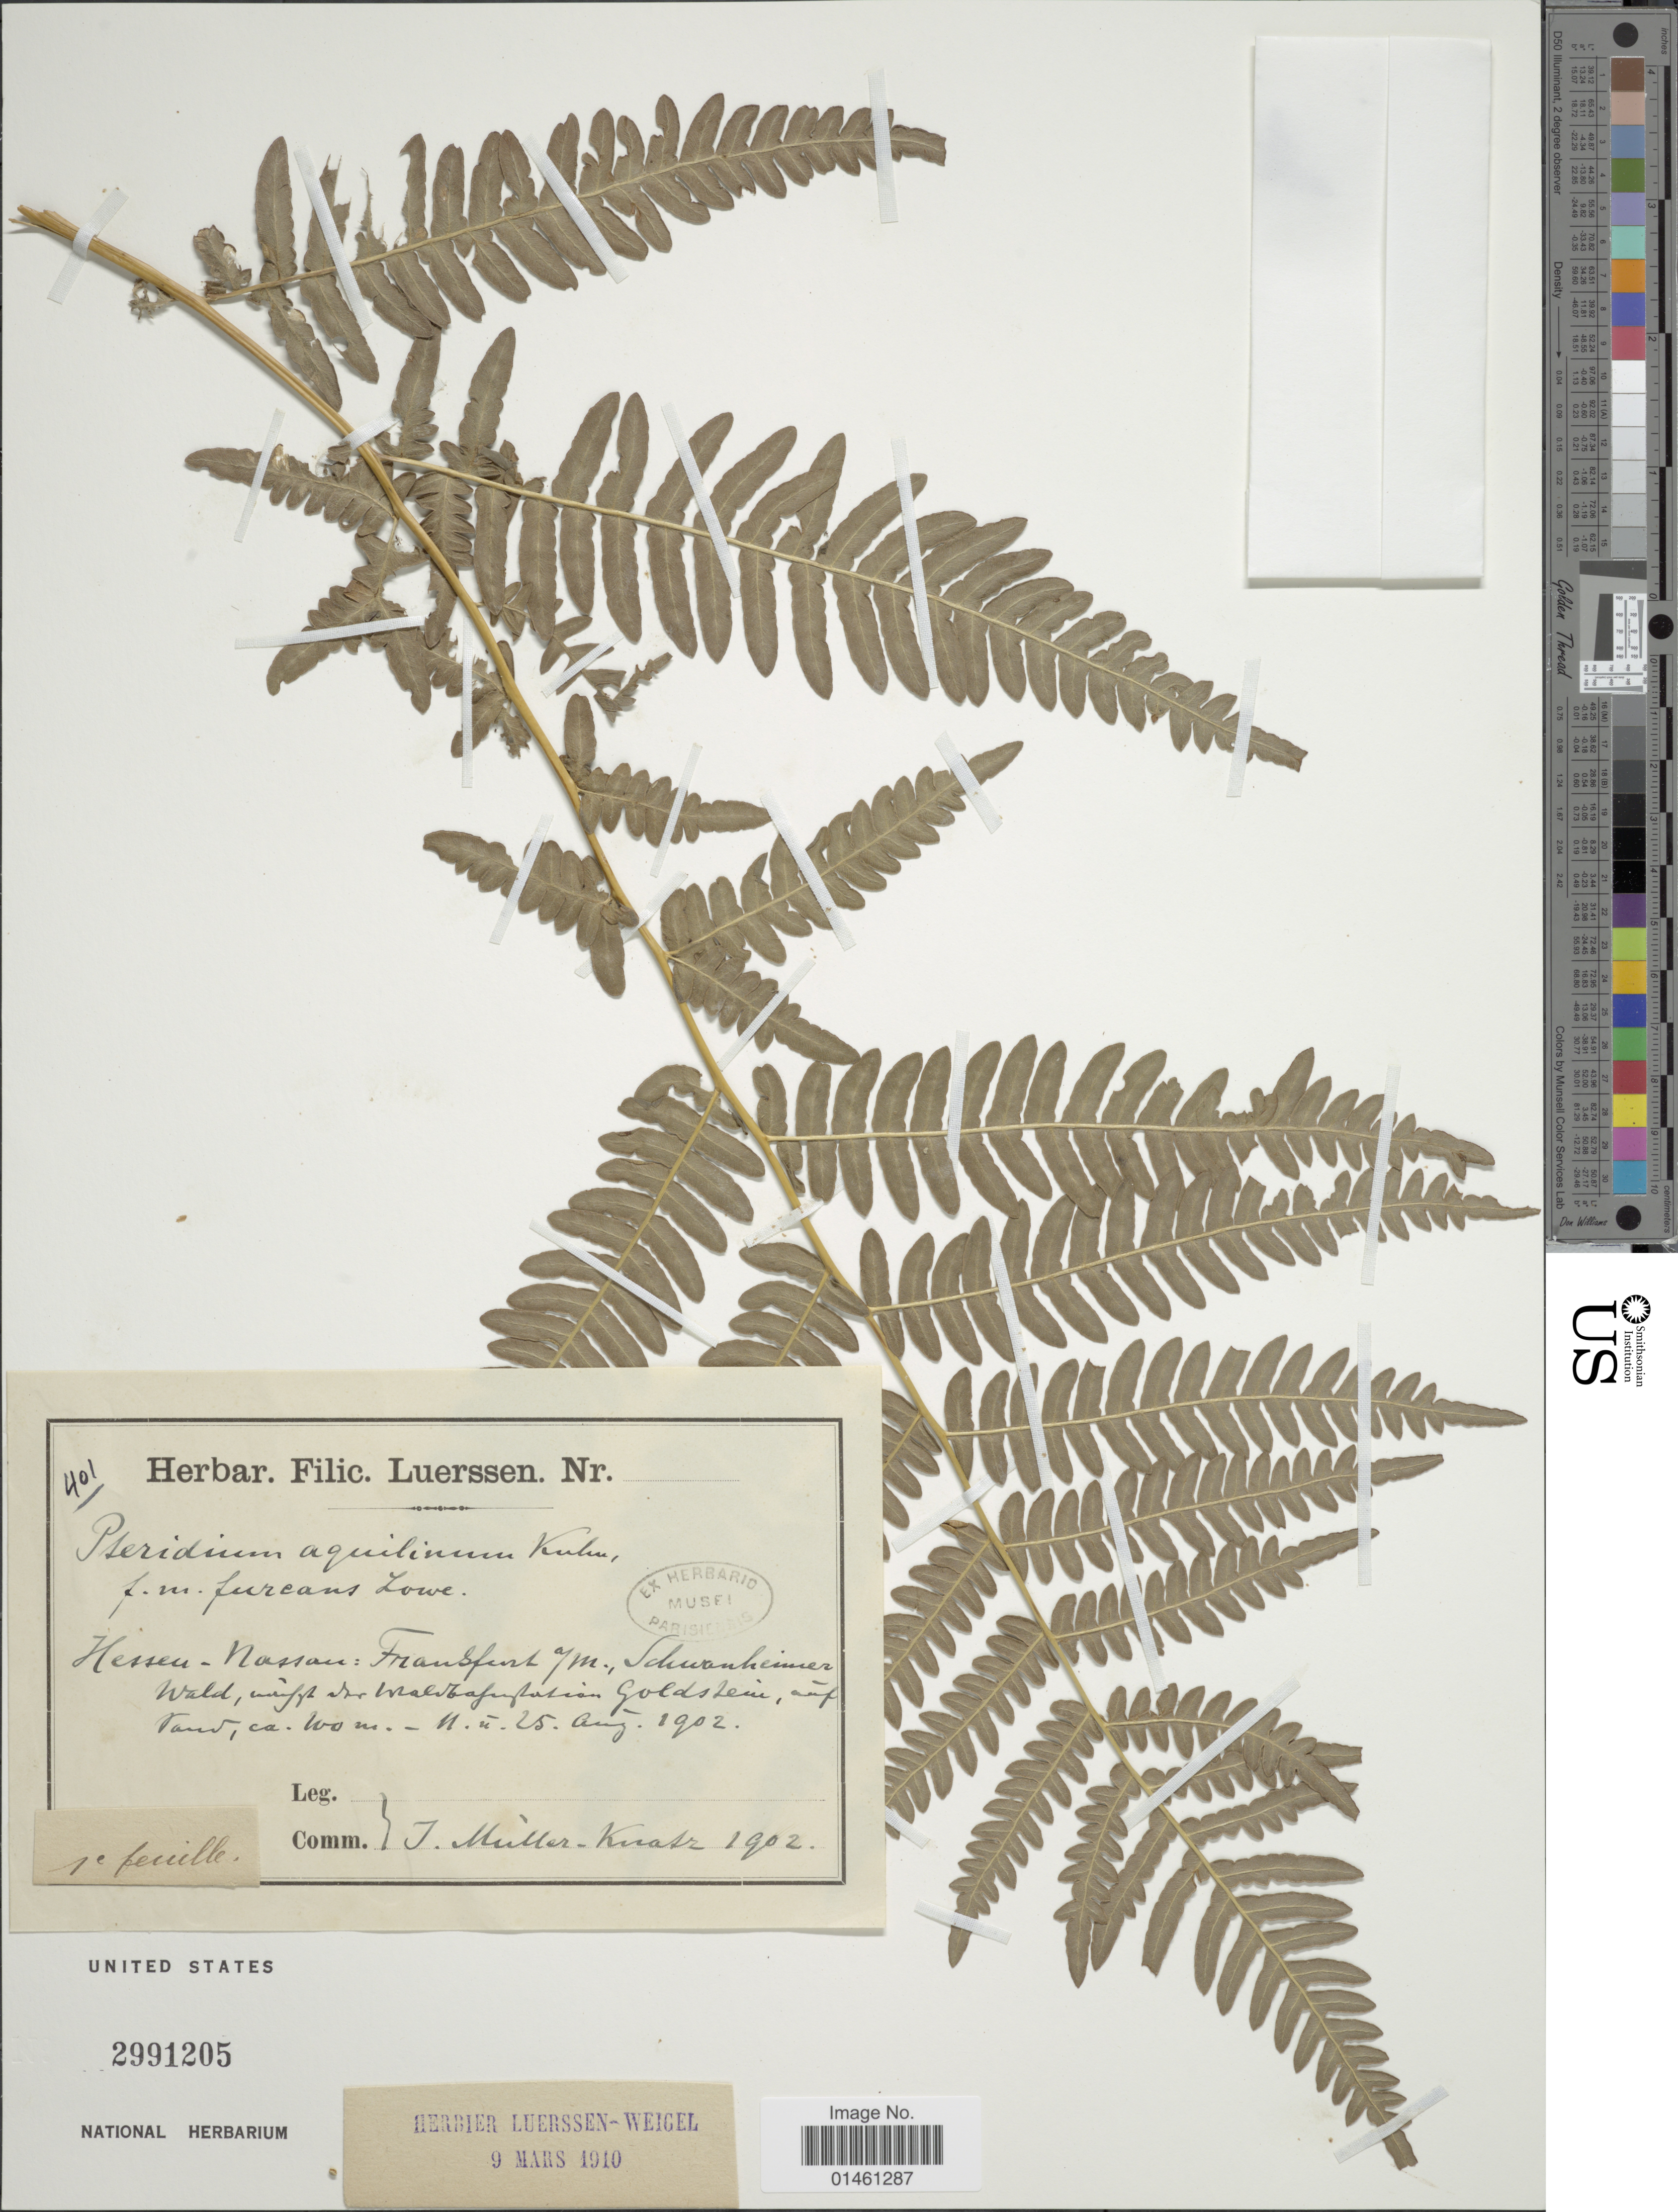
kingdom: Plantae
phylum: Tracheophyta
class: Polypodiopsida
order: Polypodiales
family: Dennstaedtiaceae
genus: Pteridium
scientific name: Pteridium aquilinum var. typicum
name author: R.M. Tryon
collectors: J. Müller-Knatz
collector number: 401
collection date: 1902-08-11/1902-08-25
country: Germany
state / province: Hesse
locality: Hessen-Nassau: Frankfurt a/m., Schwanheimer wald [illegible text]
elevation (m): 100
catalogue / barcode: US 2991205